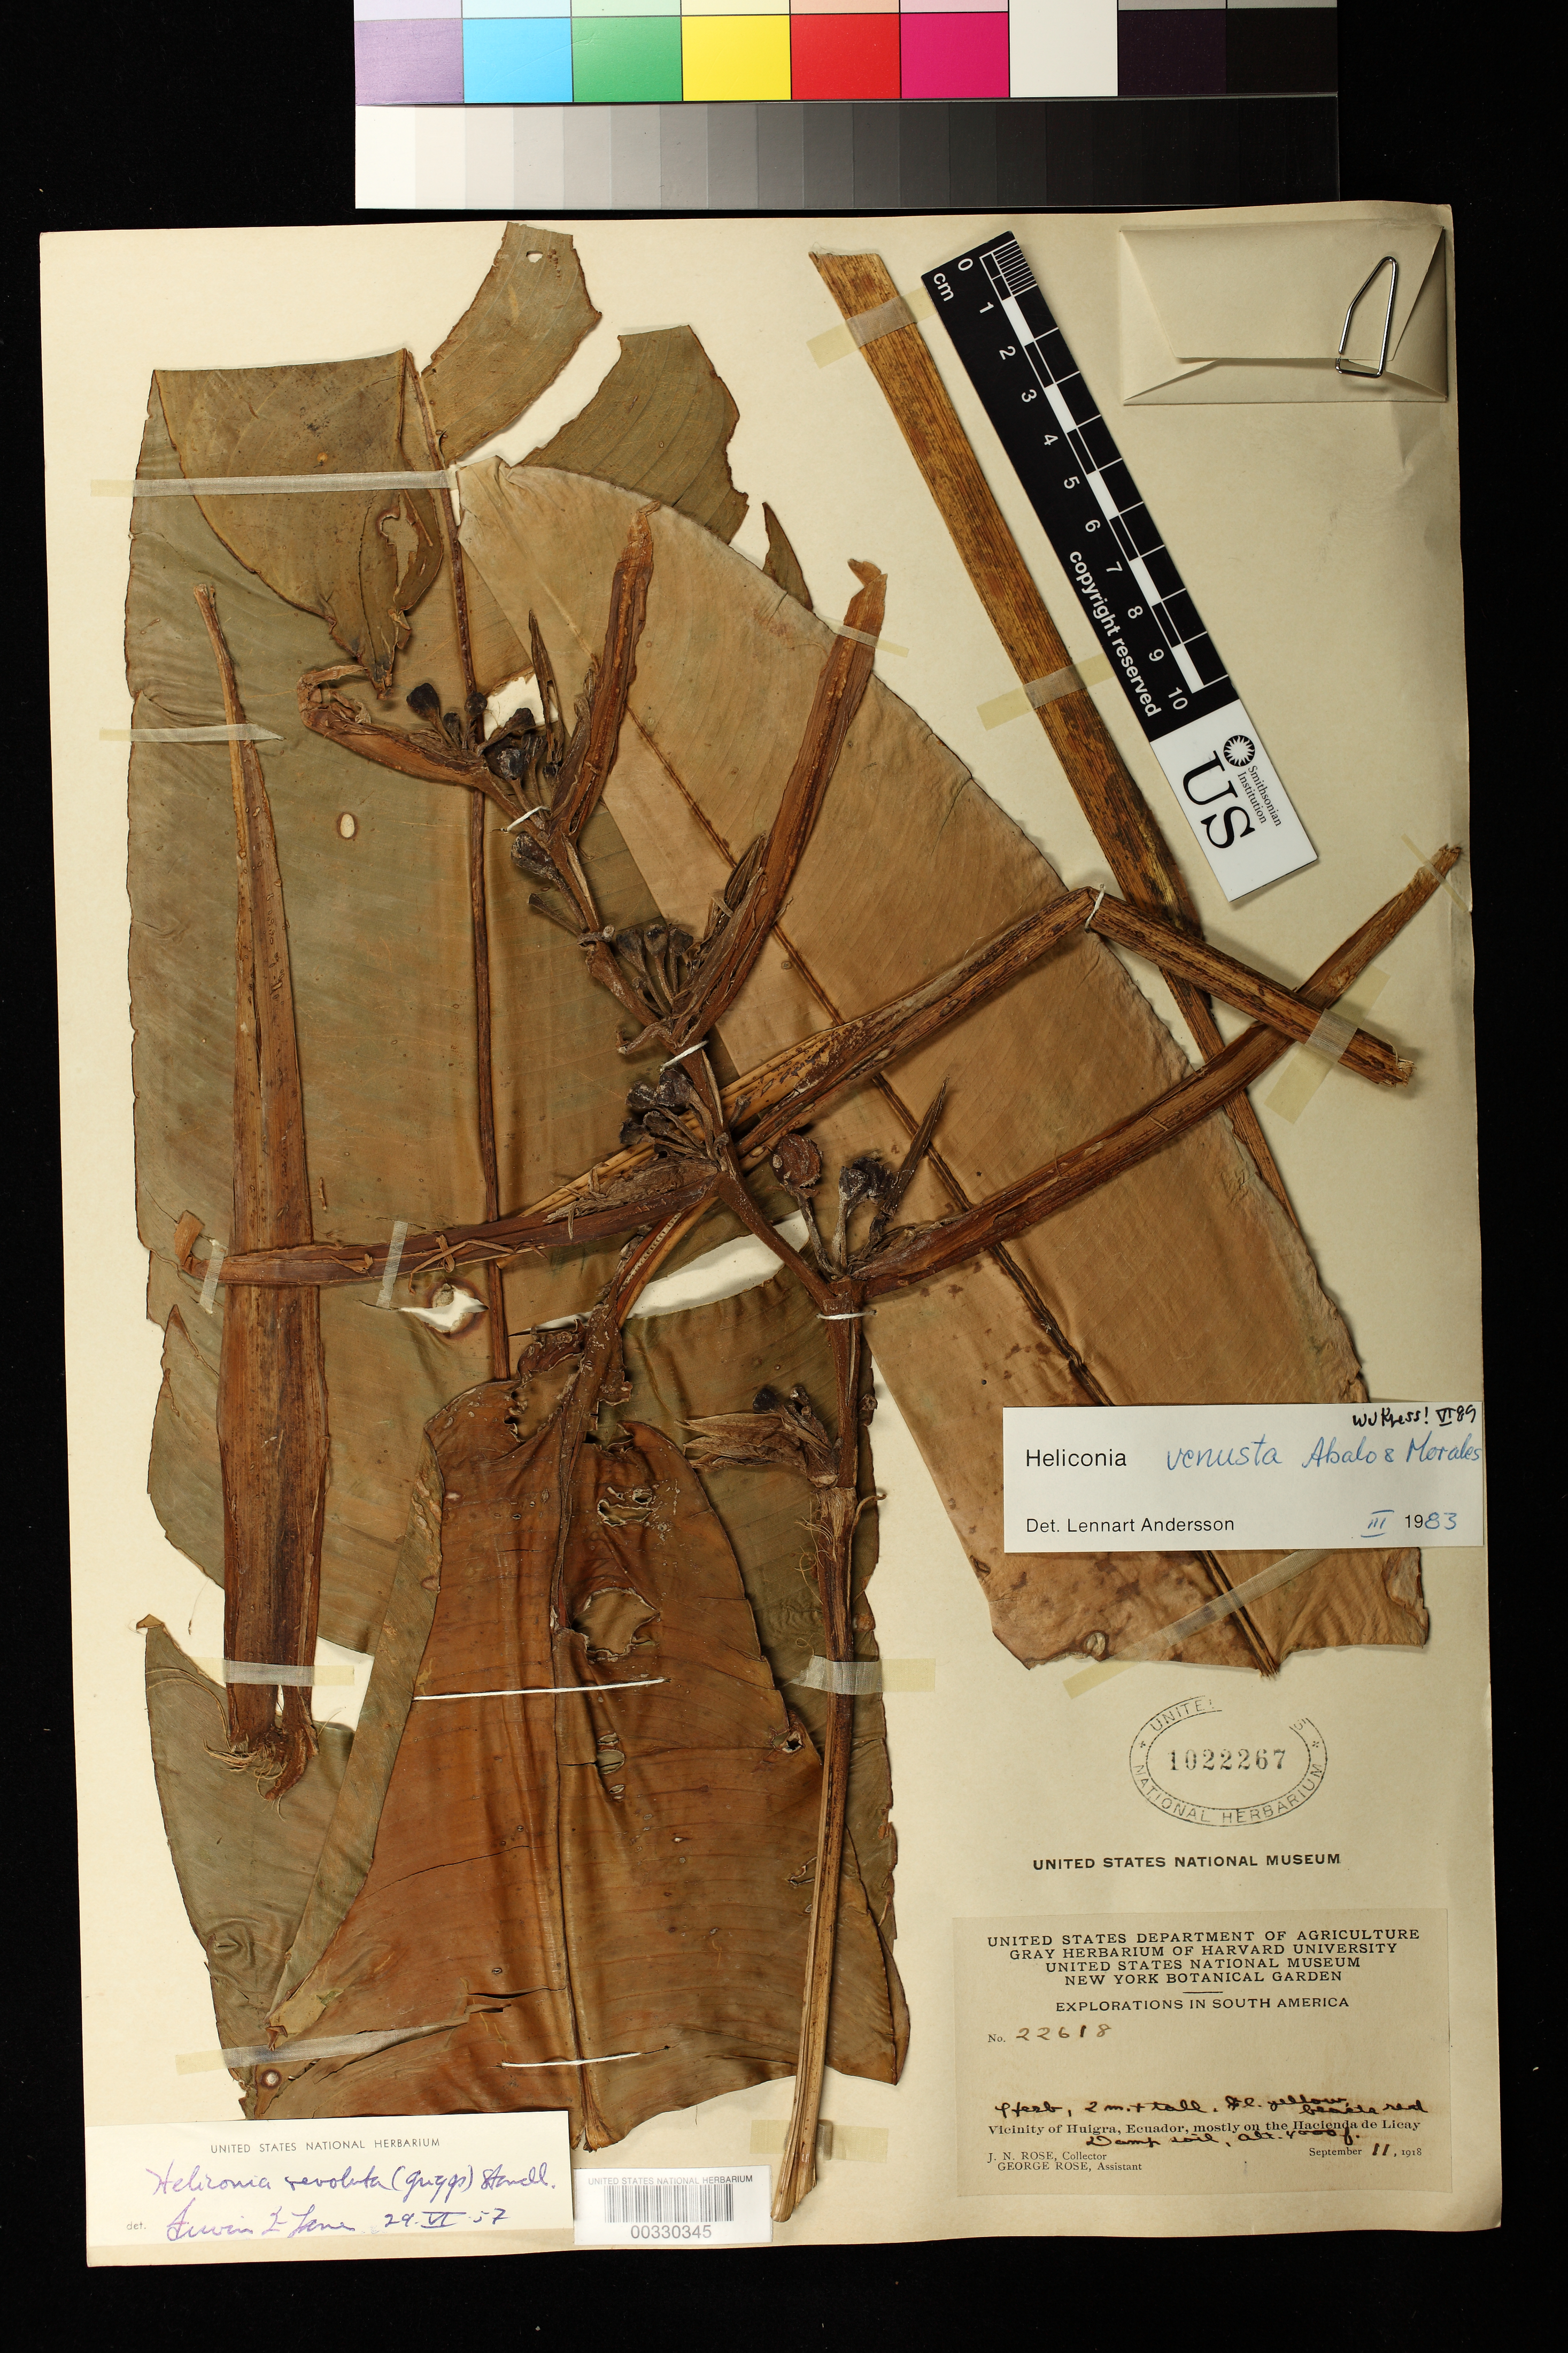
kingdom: Plantae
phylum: Tracheophyta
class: Liliopsida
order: Zingiberales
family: Heliconiaceae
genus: Heliconia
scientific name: Heliconia venusta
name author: Abalo & G. Morales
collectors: J. N. Rose & G. Rose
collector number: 22618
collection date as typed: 11 Sep 1918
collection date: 1918-09-11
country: Ecuador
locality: Vicinity of Huigra, mostly on the Hacienda de Licay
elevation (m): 1219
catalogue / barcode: US 1022267